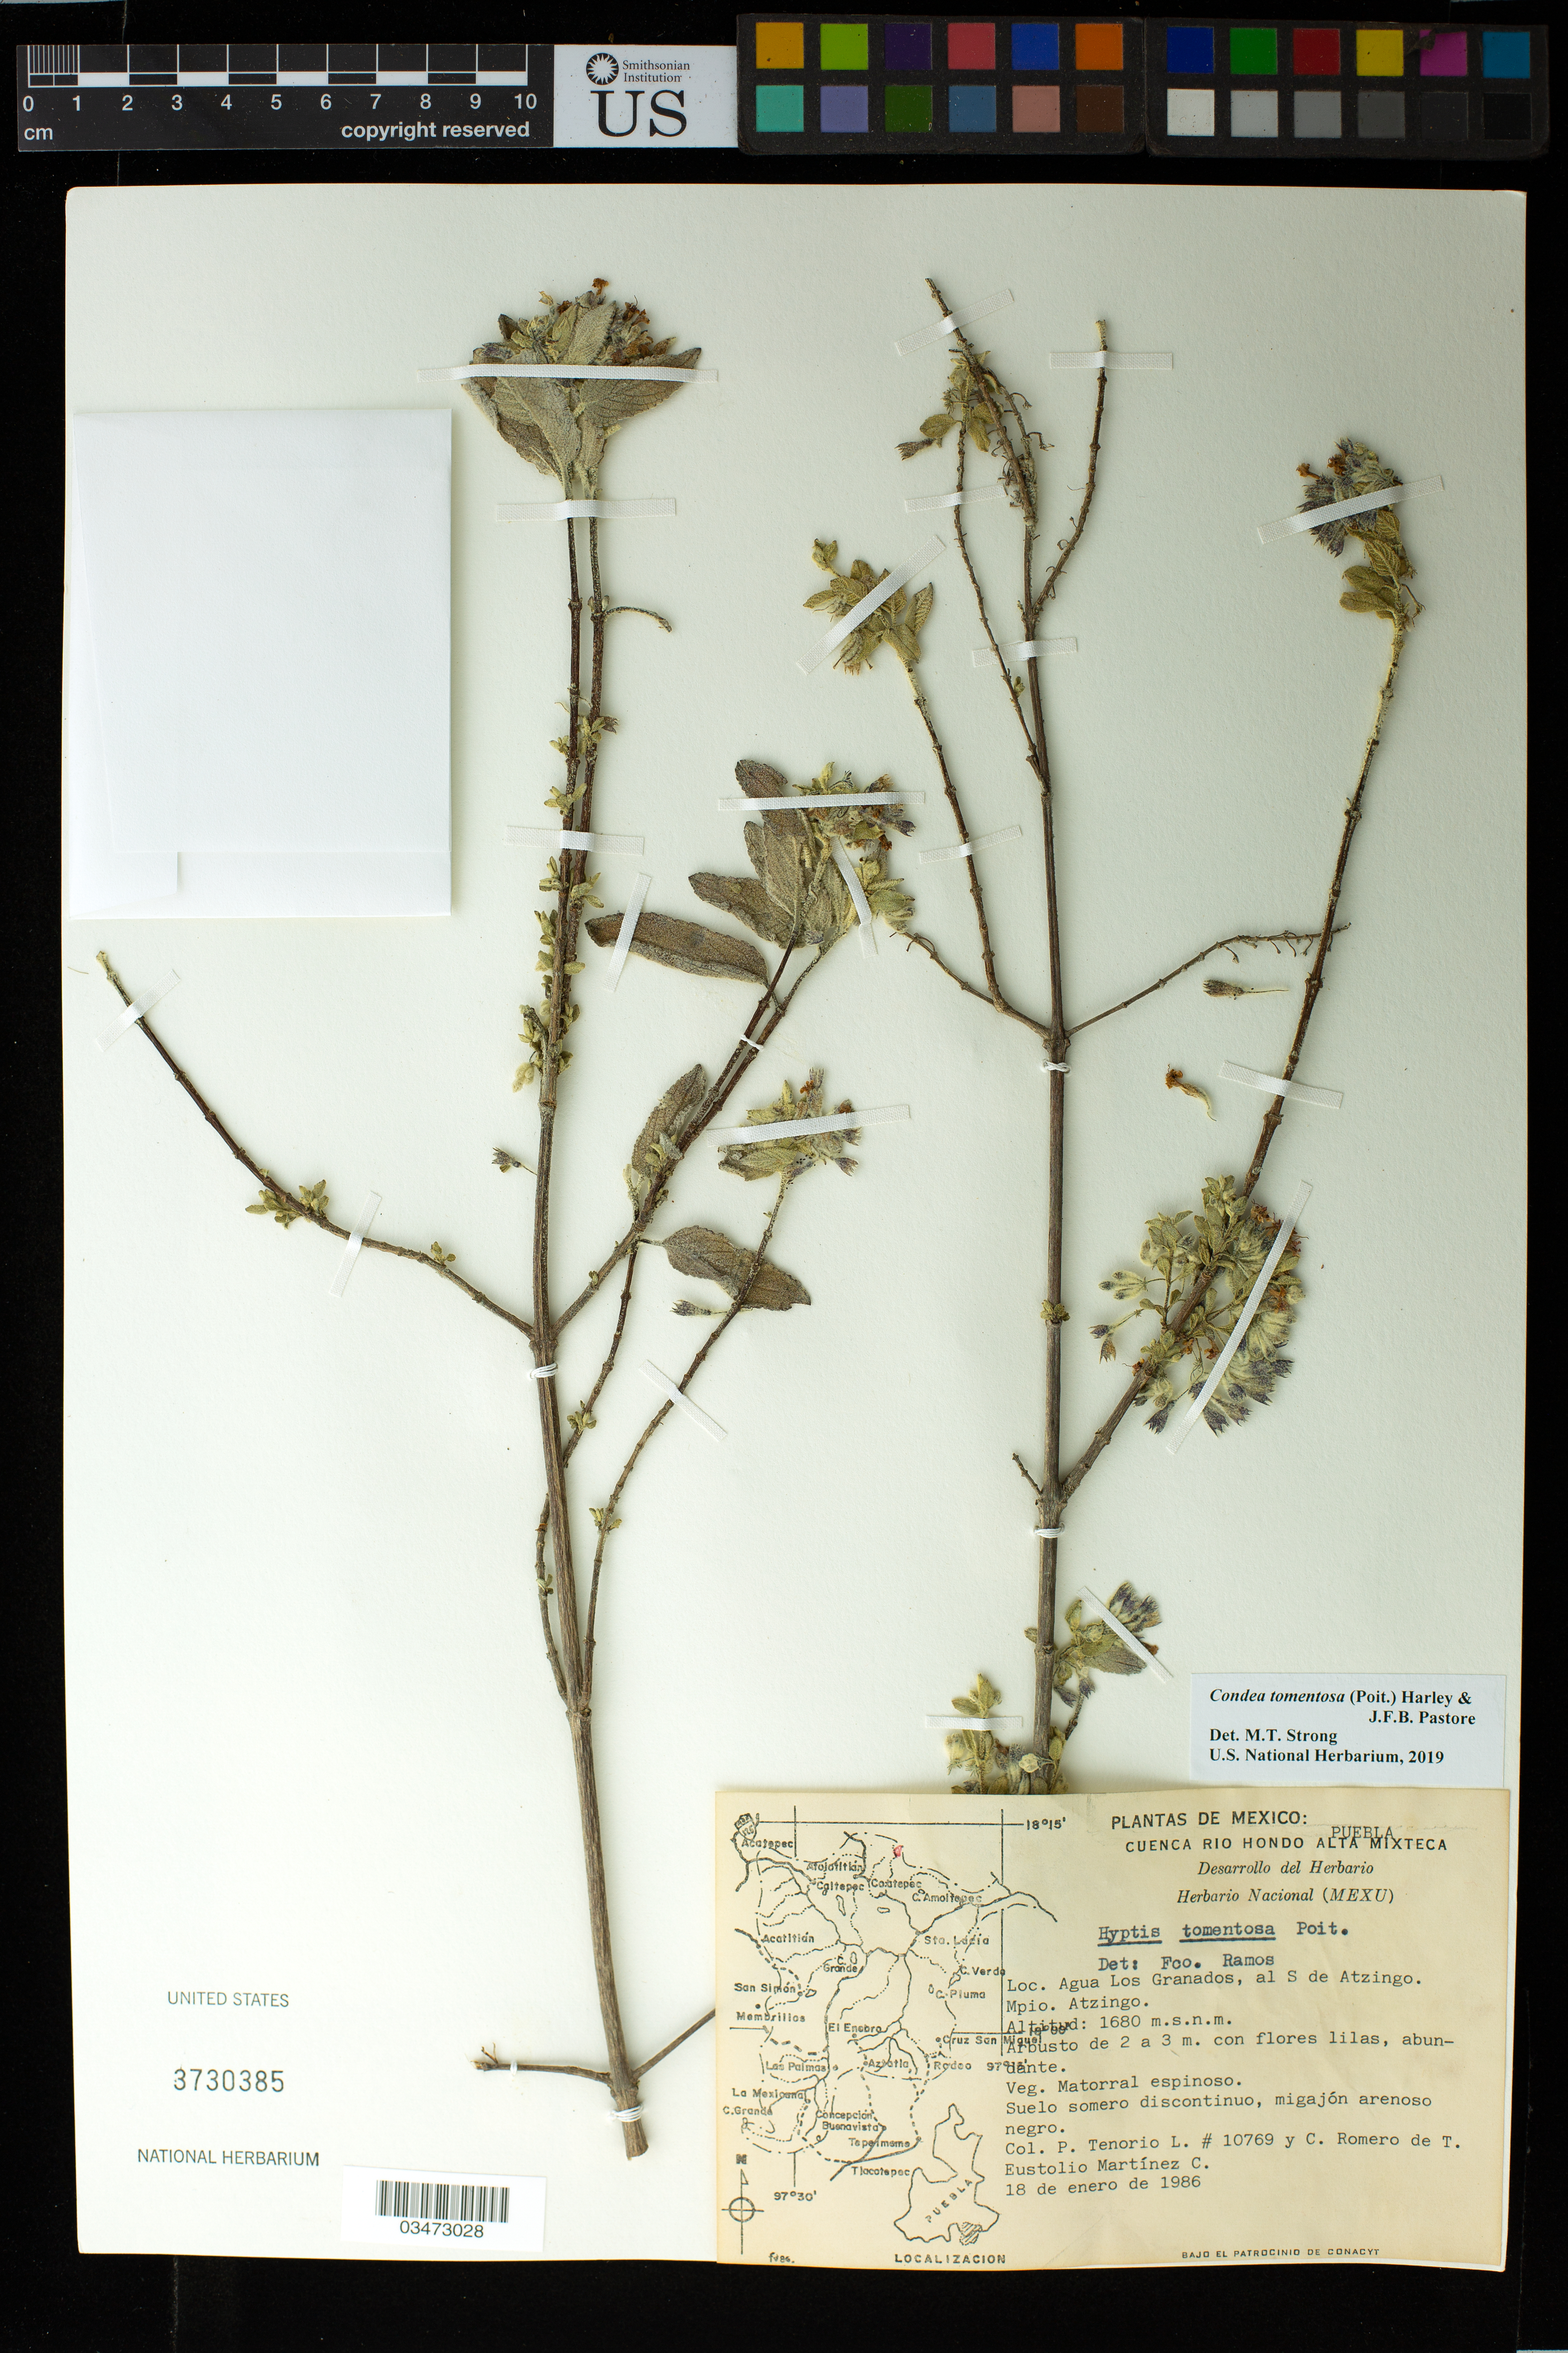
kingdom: Plantae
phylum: Tracheophyta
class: Magnoliopsida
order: Lamiales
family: Lamiaceae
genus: Condea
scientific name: Condea tomentosa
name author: (Poit.) Harley & J.F.B. Pastore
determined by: Strong, Mark T., (BOT), Smithsonian Institution - National Museum of Natural History (UNITED STATES)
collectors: P. Tenorio L. & C. Romero de T.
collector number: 10769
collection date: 1986-01-20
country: Mexico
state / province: Puebla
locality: Agua Los Granados, al S de Atzingo. Mpio. Atzingo.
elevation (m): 1680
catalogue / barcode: US 3730385